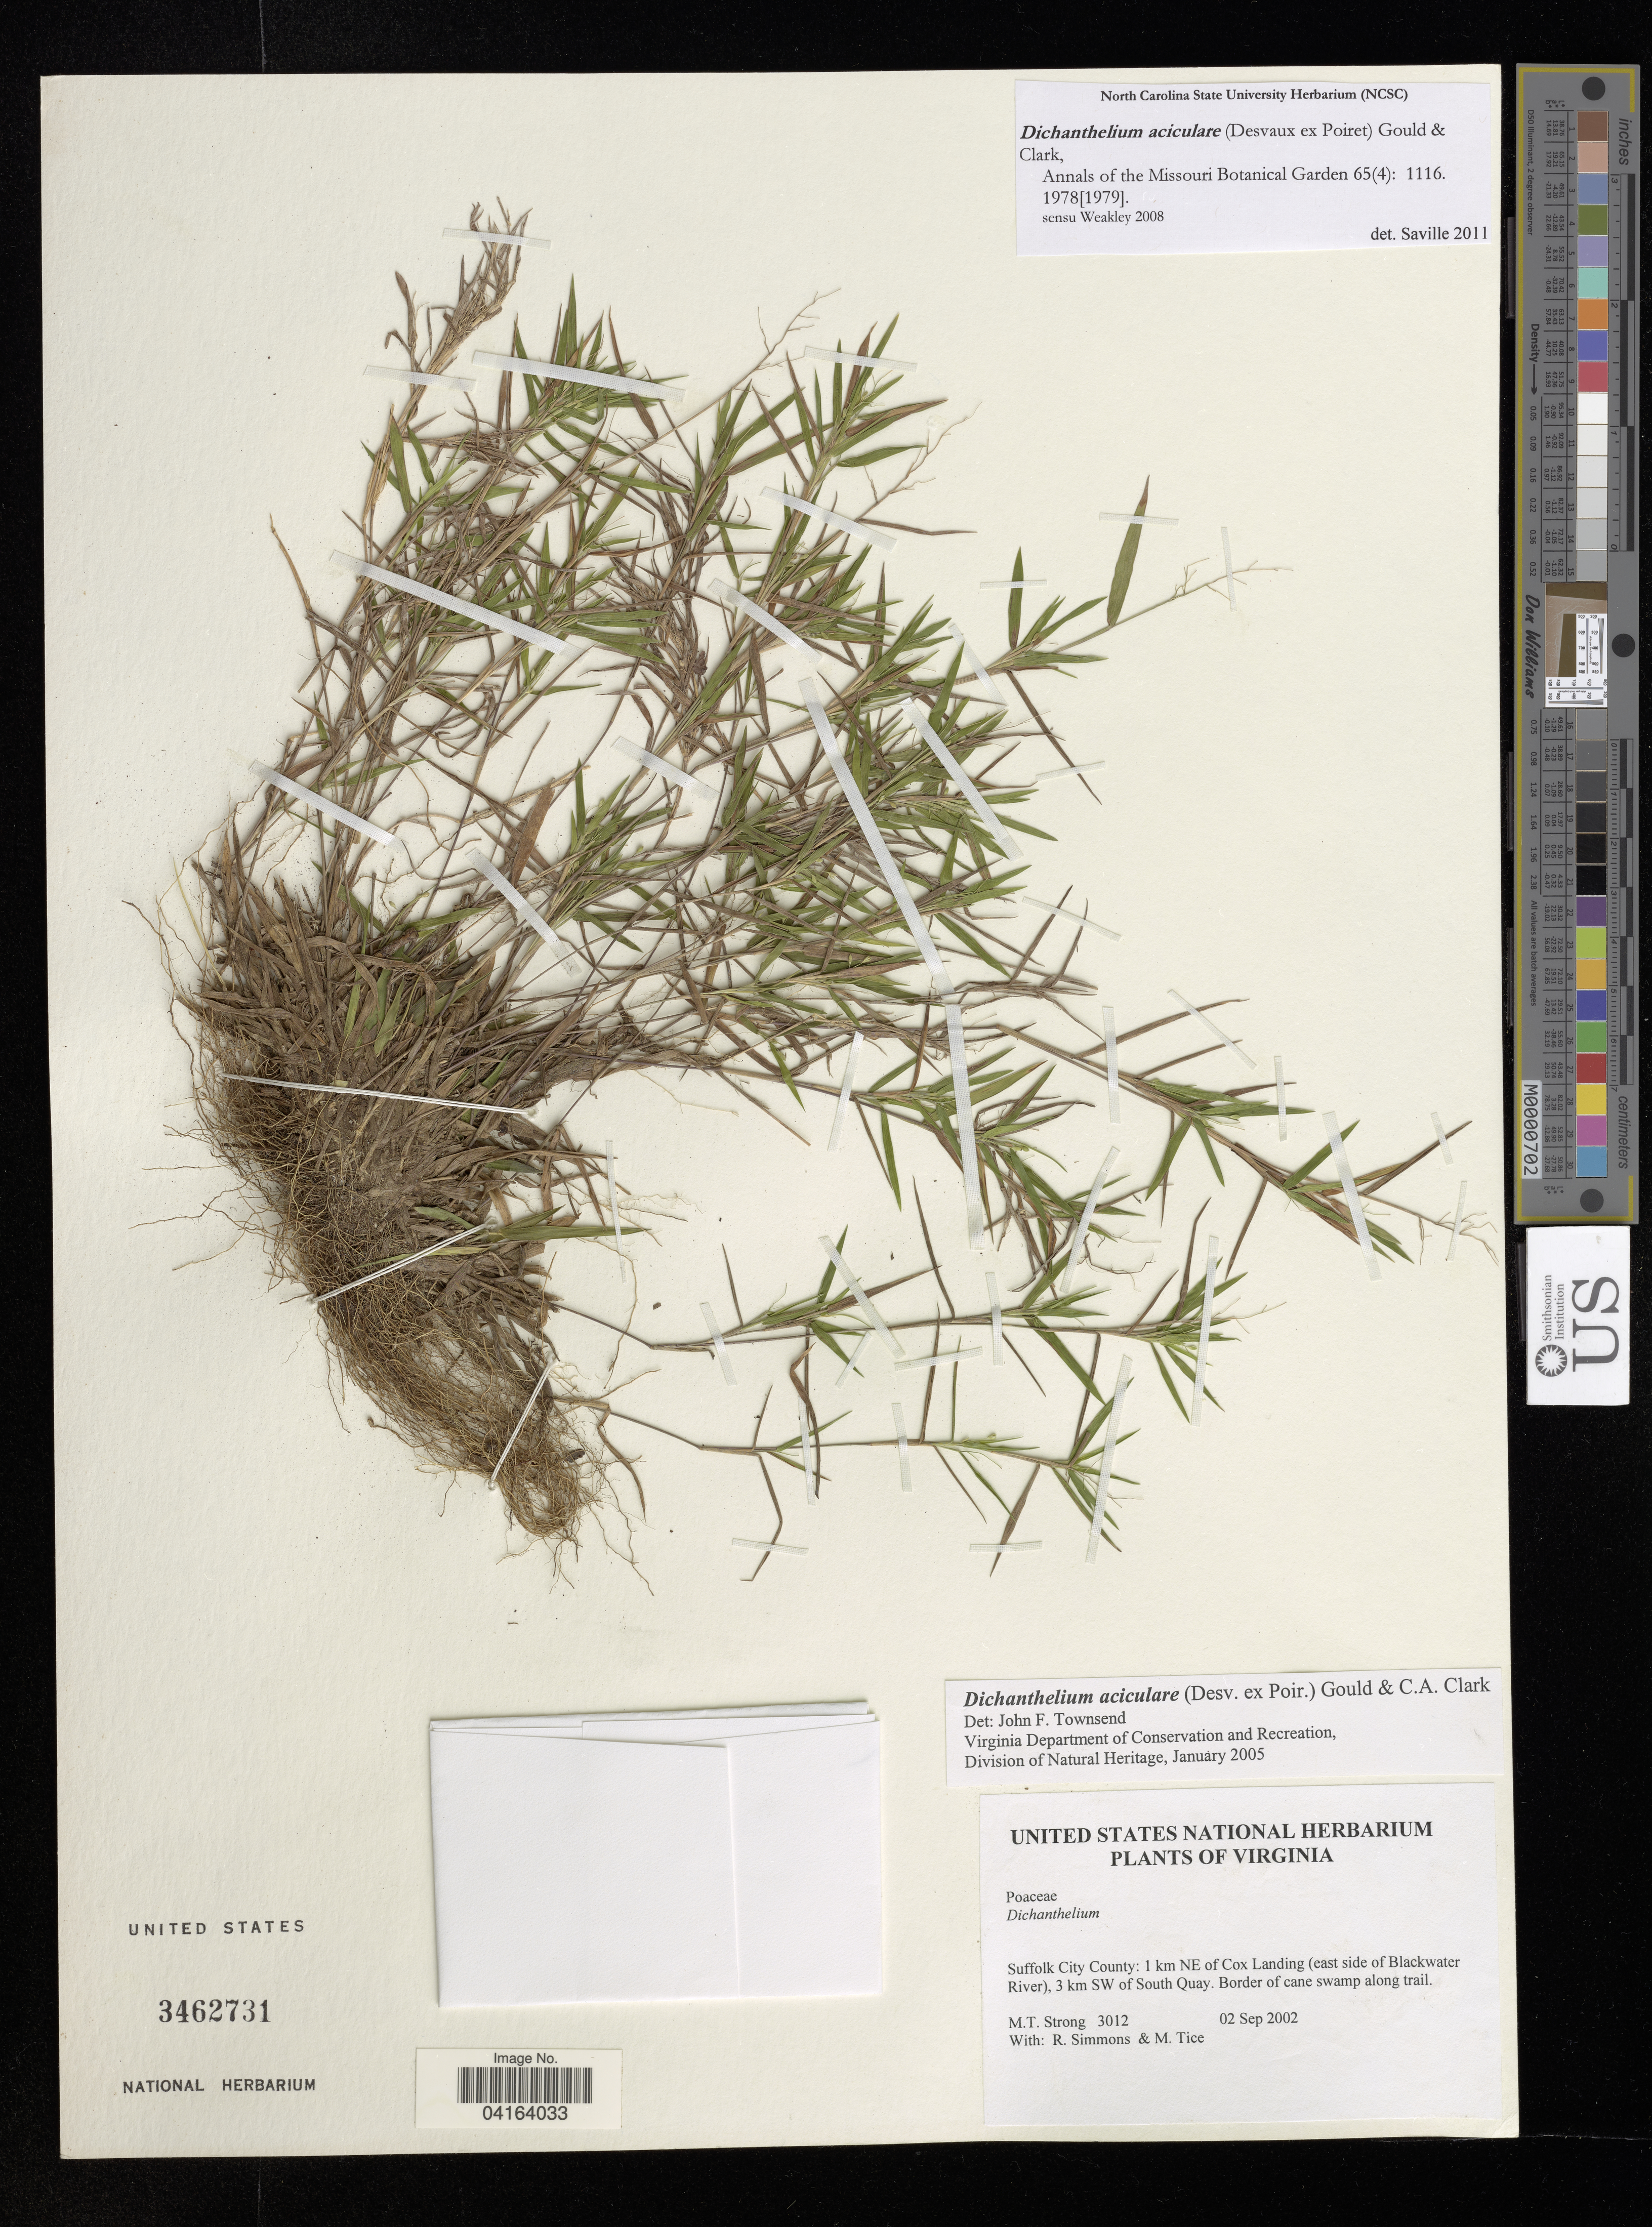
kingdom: Plantae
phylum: Tracheophyta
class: Liliopsida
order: Poales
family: Poaceae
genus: Dichanthelium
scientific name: Dichanthelium aciculare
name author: (Desv. ex Poir.) Gould & C.A. Clark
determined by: Saville, A. C., (NCSC), North Carolina State University (UNITED STATES)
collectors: M. T. Strong, R. Simmons & M. Tice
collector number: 3012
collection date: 2002-09-02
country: United States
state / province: Virginia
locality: Suffolk City County: 1 km NE of Cox Landing (east side of Blackwater River), 3 km SW of South Quay. Border of cane swamp along trail.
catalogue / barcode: US 3462731